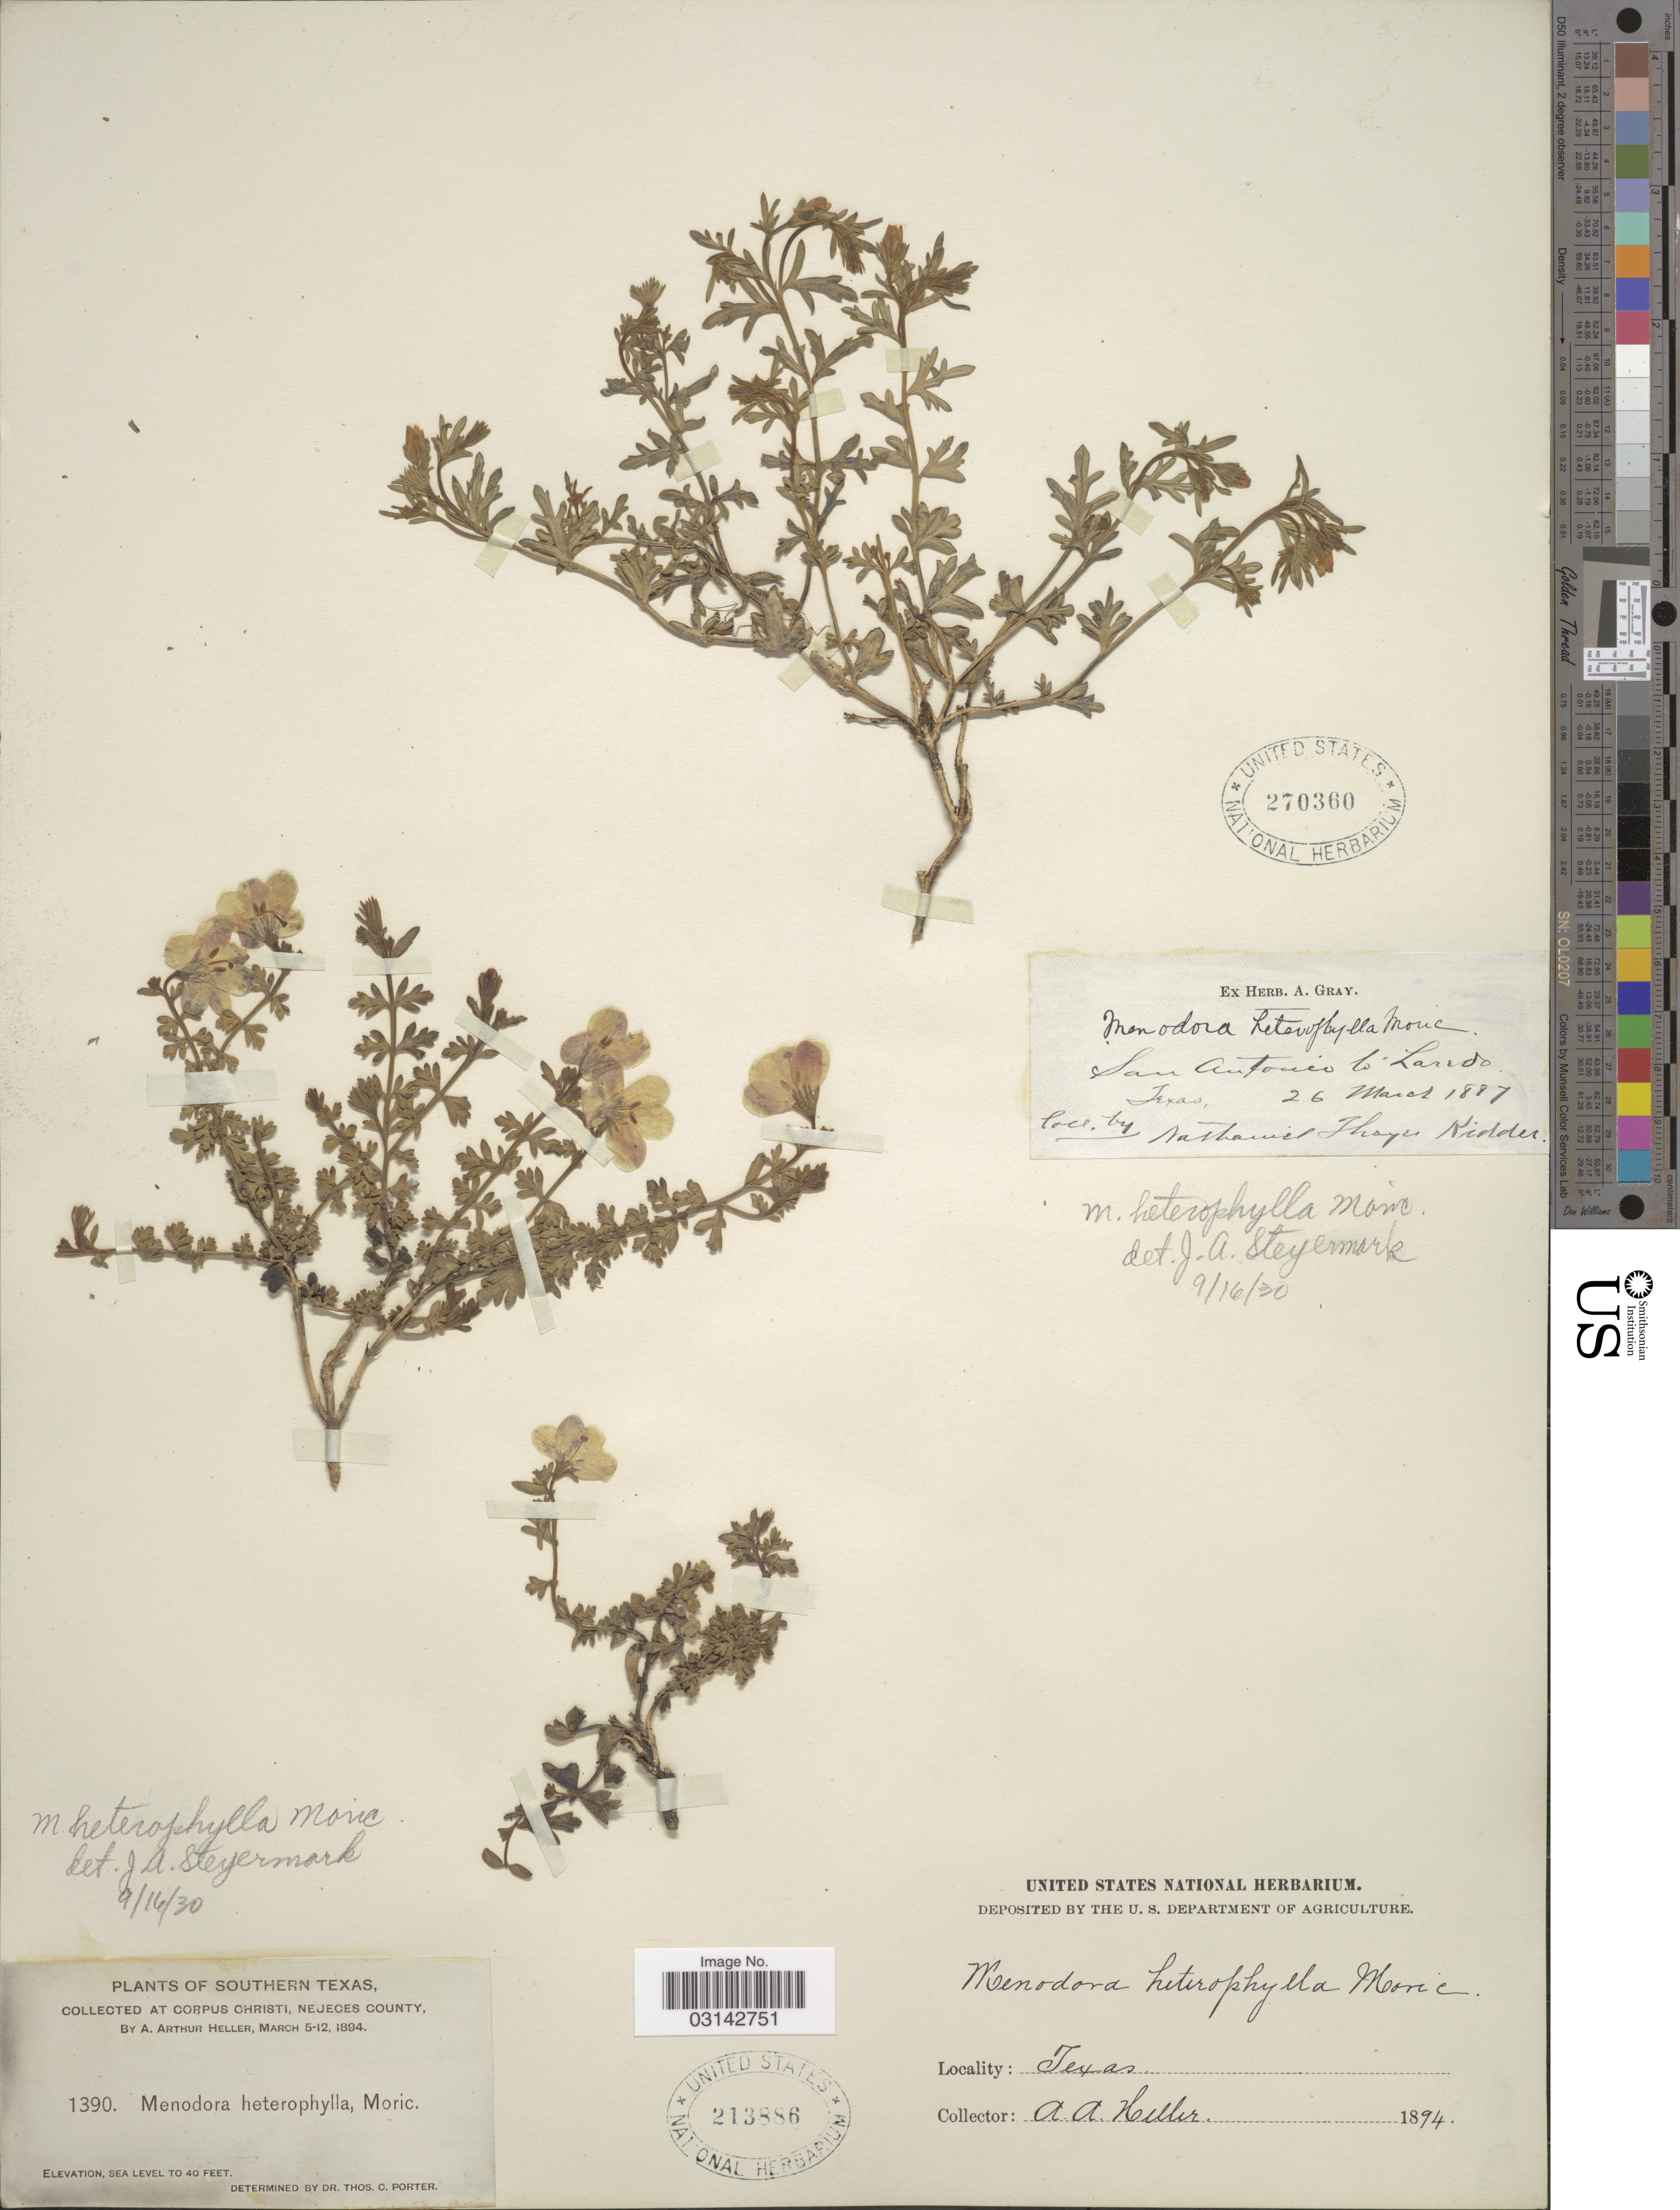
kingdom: Plantae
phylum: Tracheophyta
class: Magnoliopsida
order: Lamiales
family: Oleaceae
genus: Menodora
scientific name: Menodora heterophylla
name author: Moric. ex A. DC.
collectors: A. A. Heller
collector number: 1390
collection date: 1894-03-05/1894-03-12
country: United States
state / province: Texas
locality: Southern Texas, at Corpus Christi, Nejeces County.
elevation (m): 0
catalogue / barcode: US 213886